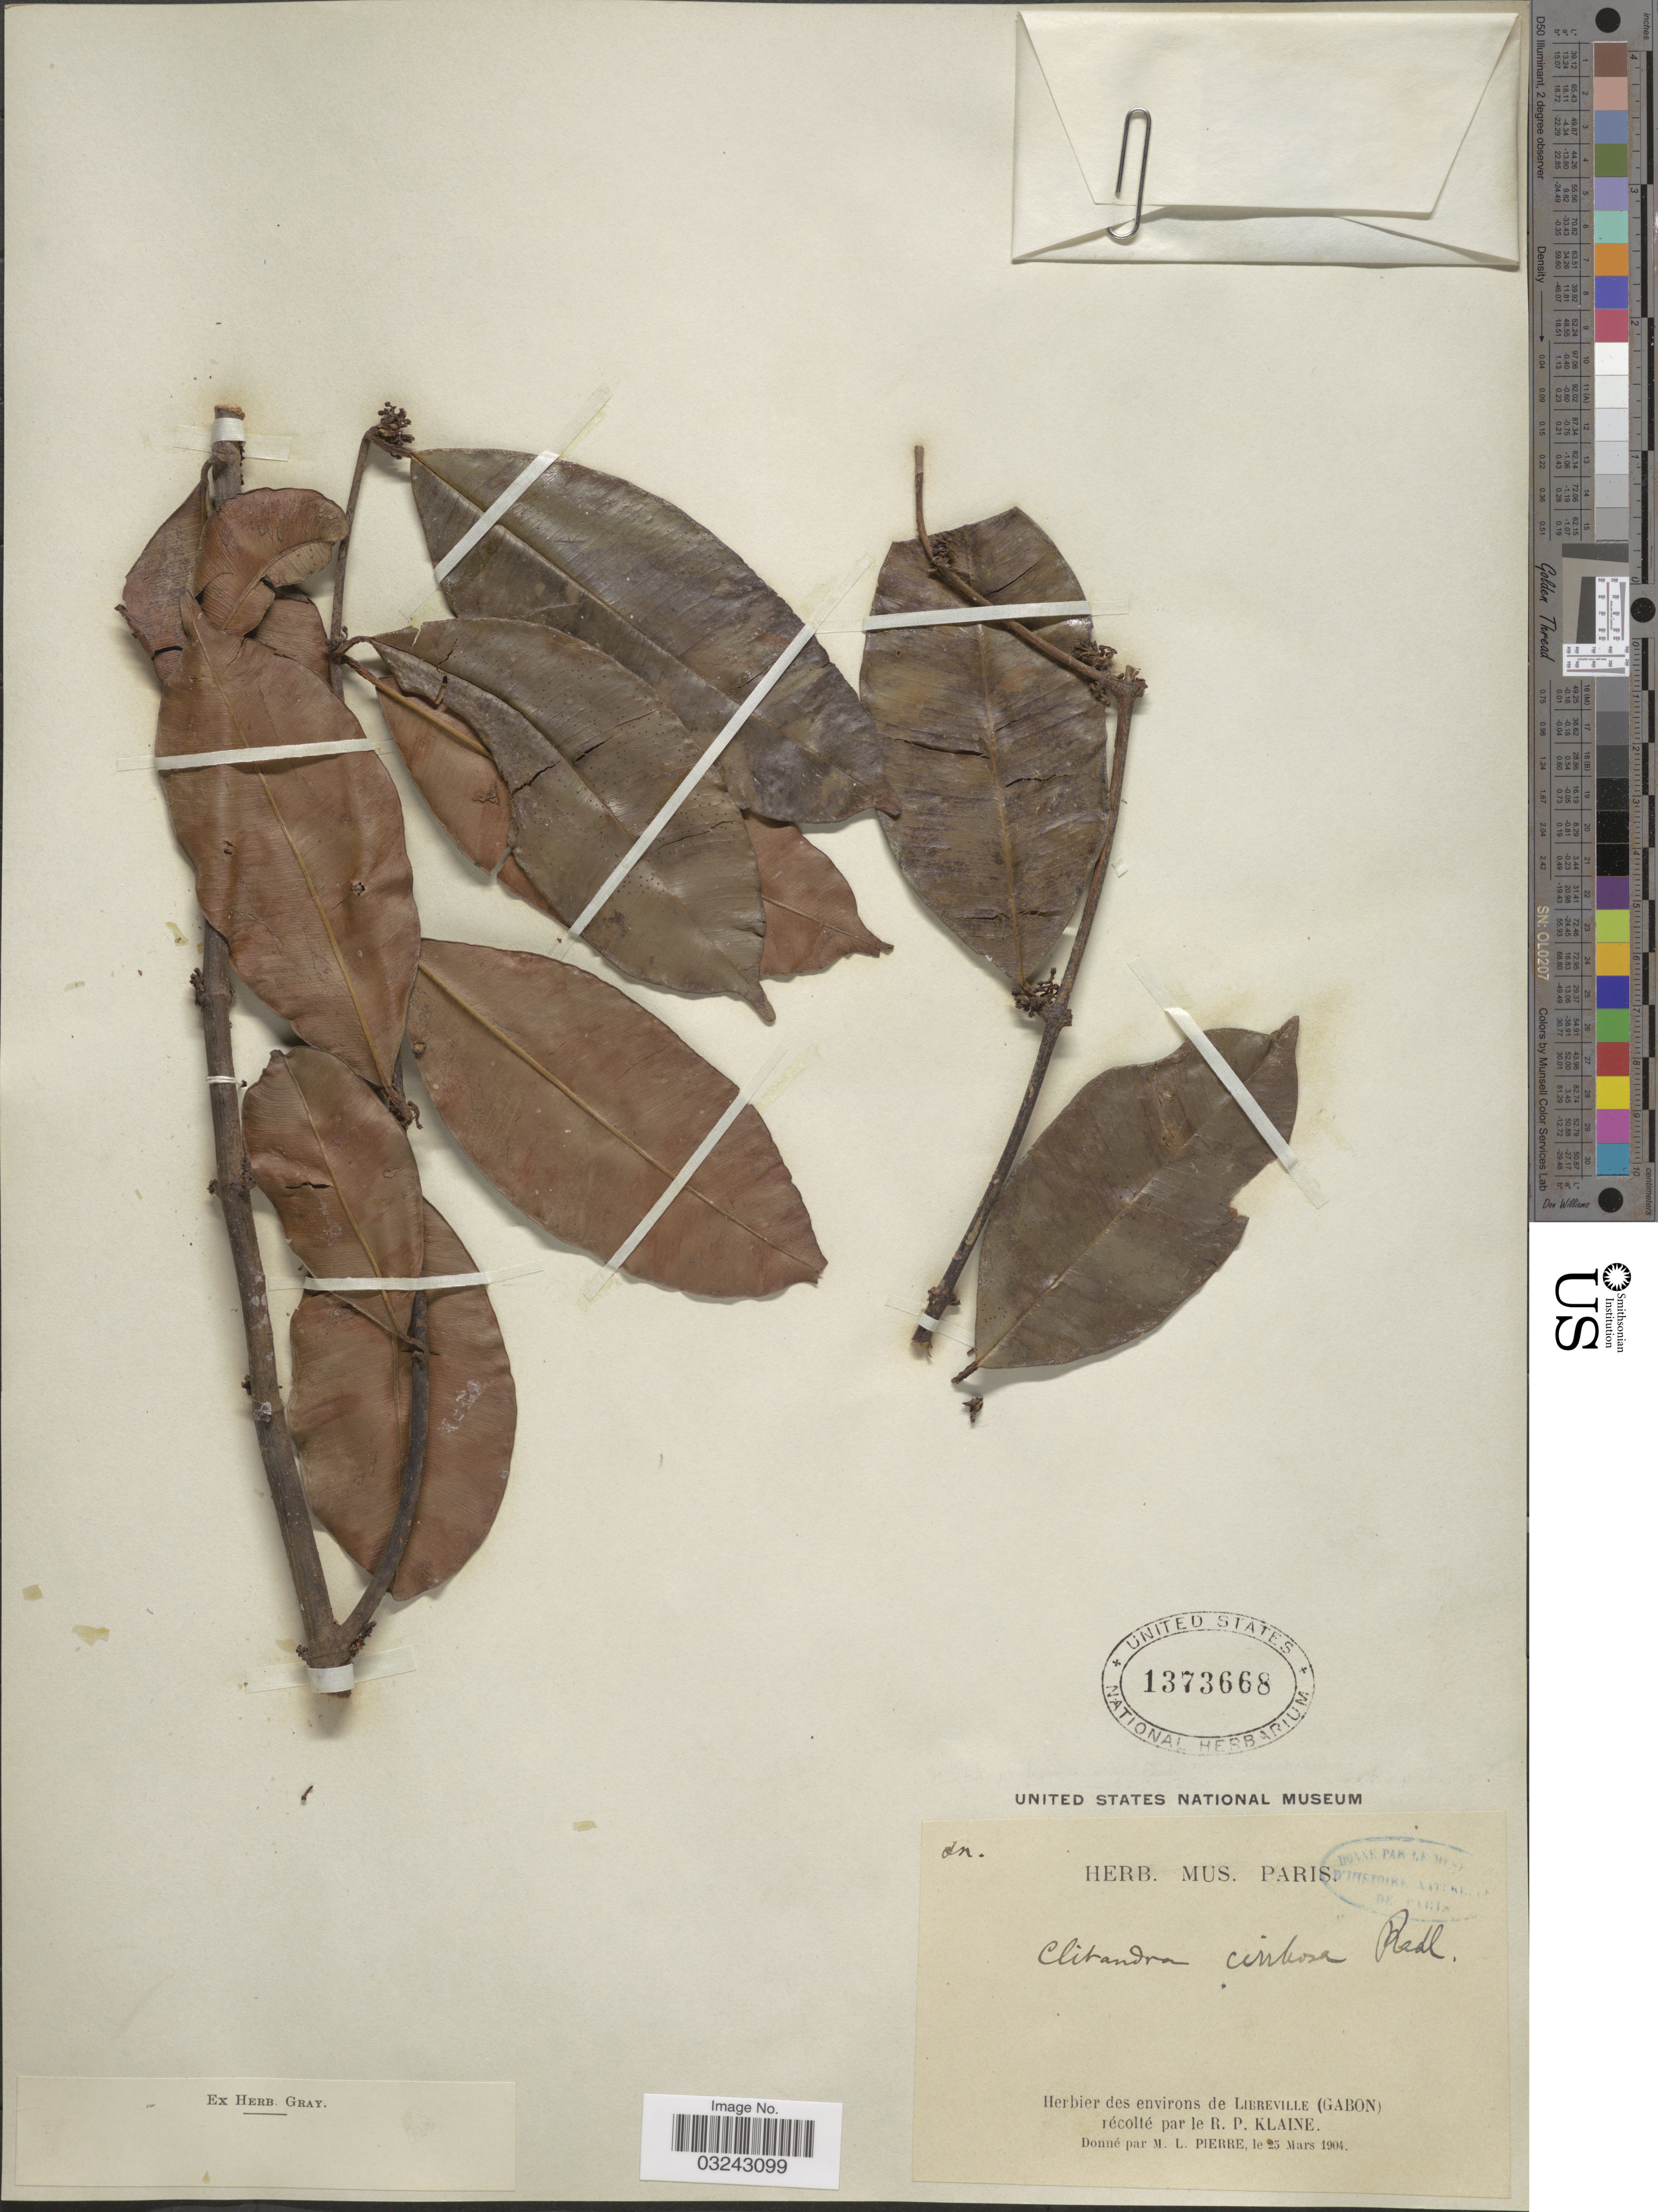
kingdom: Plantae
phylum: Tracheophyta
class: Magnoliopsida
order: Gentianales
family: Apocynaceae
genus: Orthopichonia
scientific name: Orthopichonia cirrhosa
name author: (Radlk.) H. Huber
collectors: R. Klaine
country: Gabon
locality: Environs de Liebreville.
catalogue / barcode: US 1373668